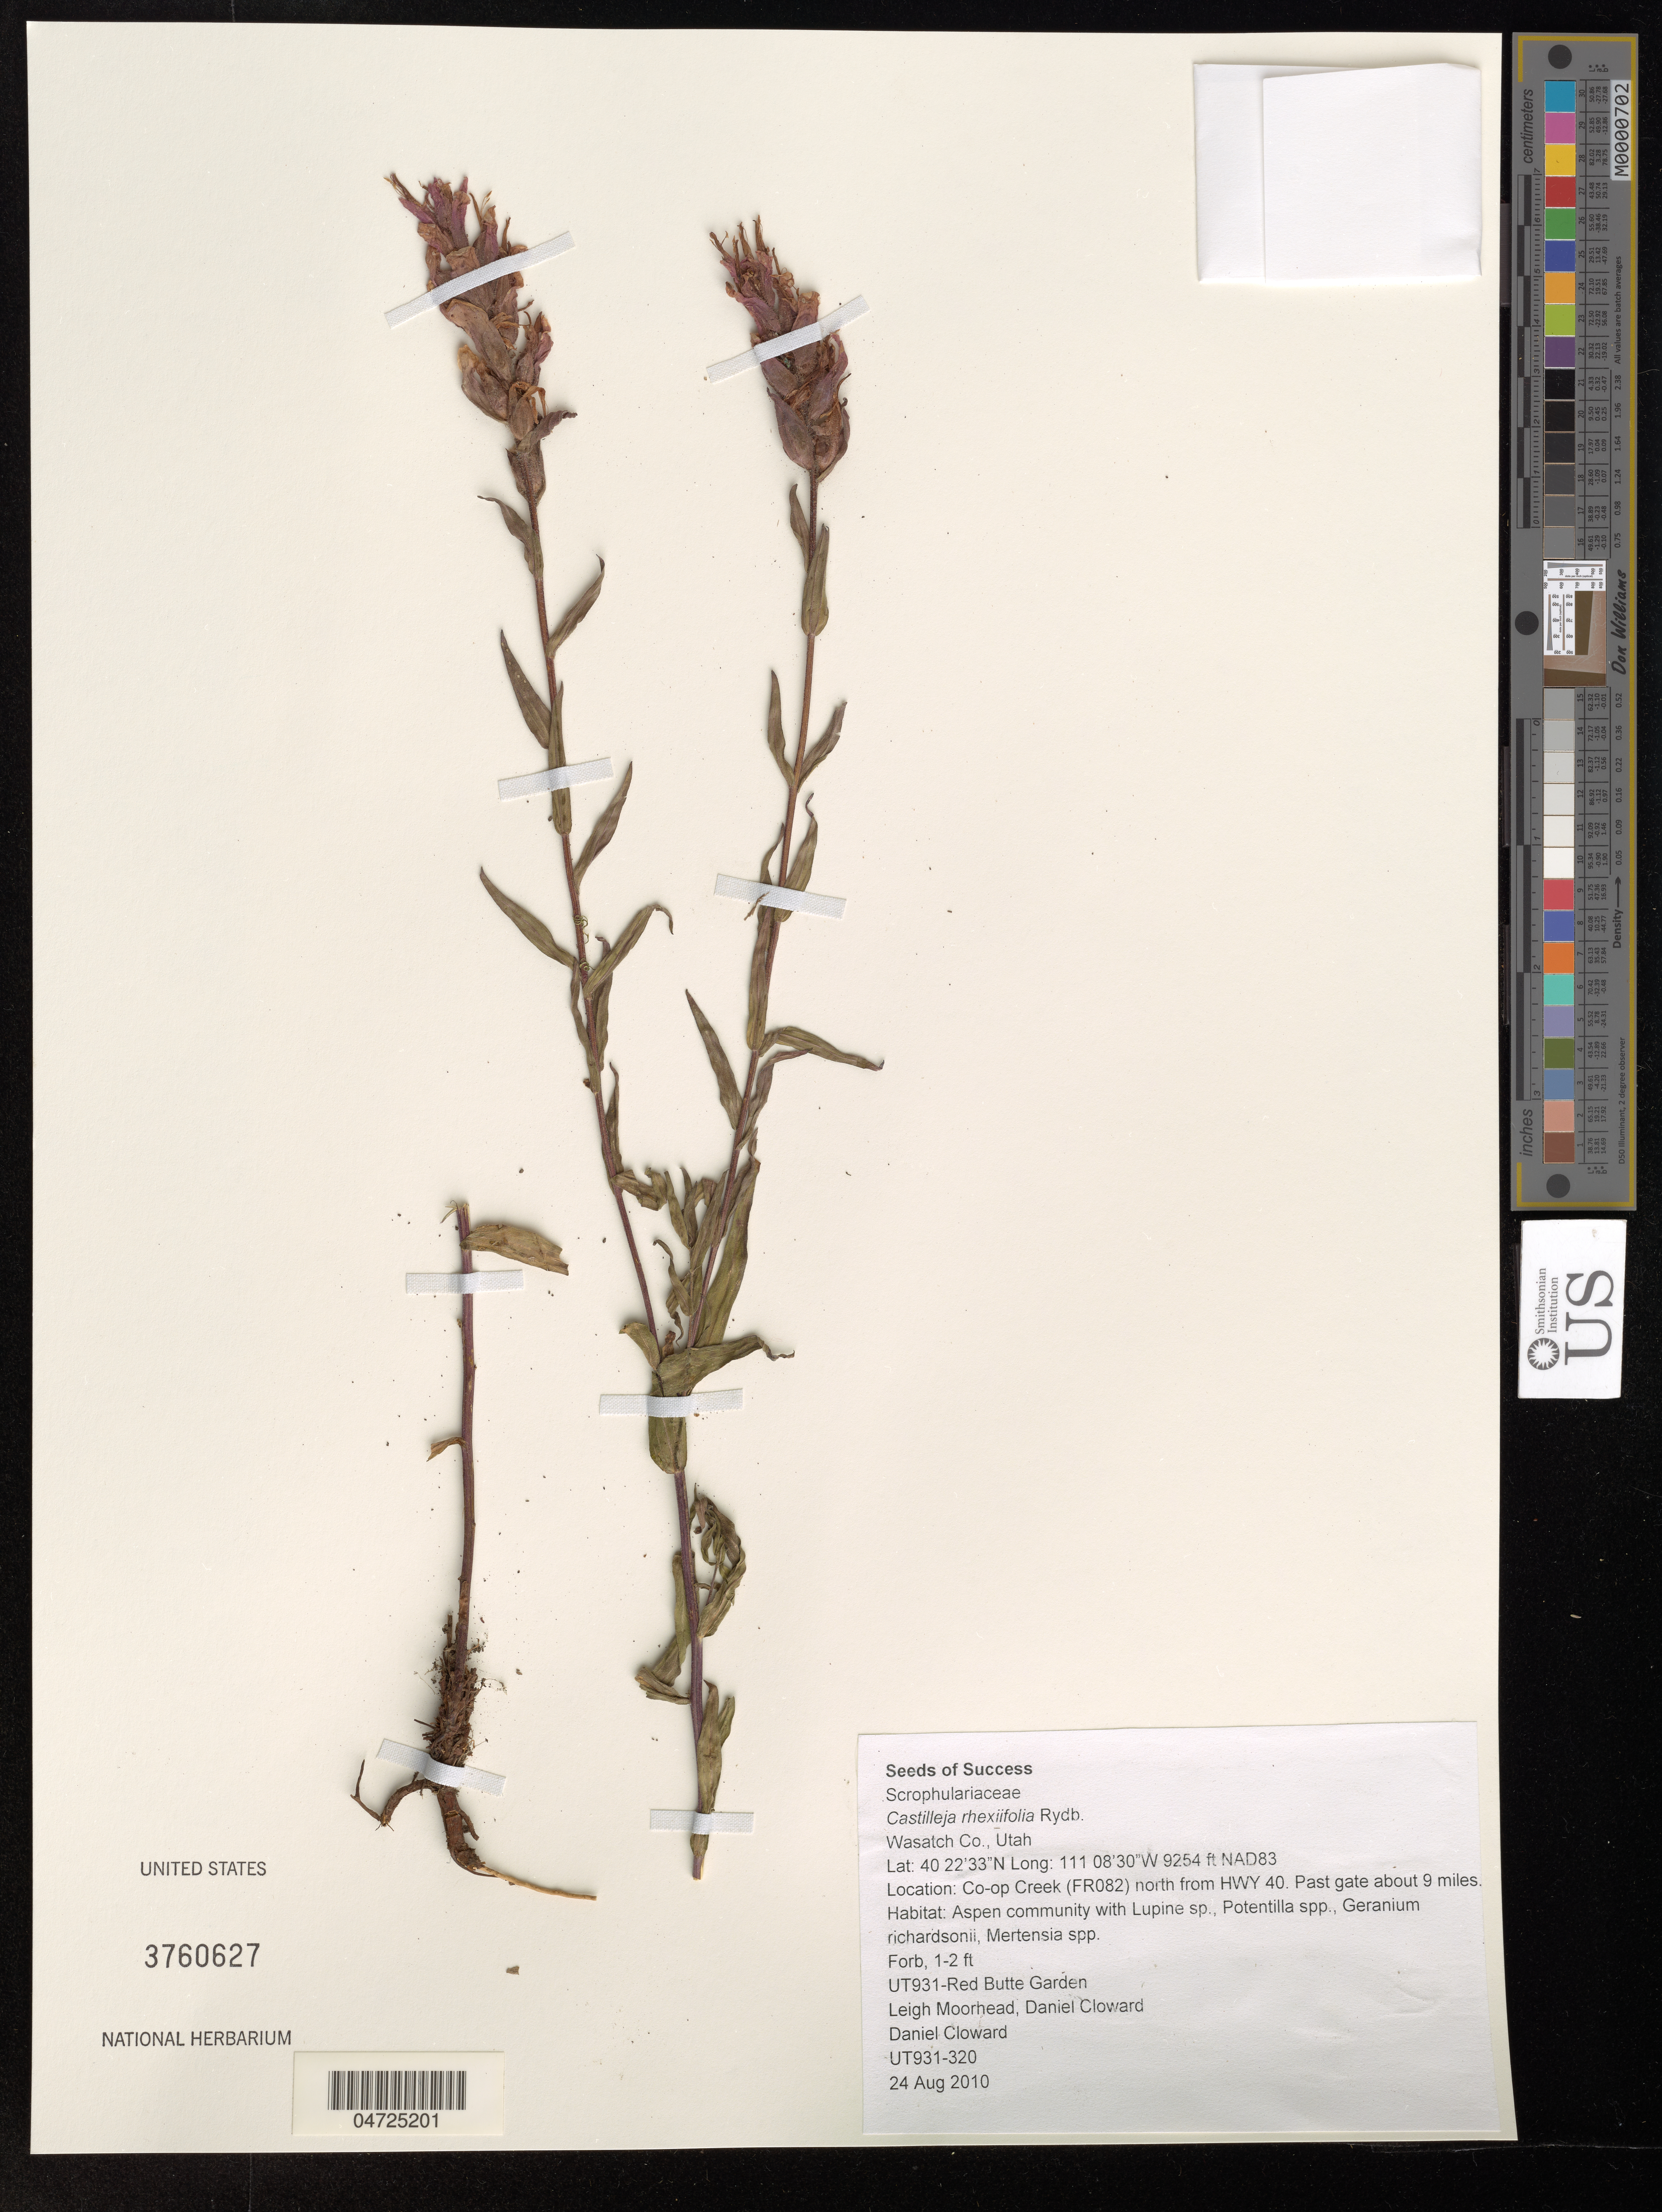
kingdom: Plantae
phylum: Tracheophyta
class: Magnoliopsida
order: Lamiales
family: Orobanchaceae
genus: Castilleja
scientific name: Castilleja rhexiifolia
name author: Rydb.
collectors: L. Moorhead & D. Cloward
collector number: UT931-320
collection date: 2010-08-24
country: United States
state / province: Utah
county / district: Wasatch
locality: Wasatch Co. NAD83. Co-op Creek (FR082) north from HWY 40. Past gate about 9 miles. UT931-Red Butte Garden.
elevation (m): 2821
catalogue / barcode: US 3760627